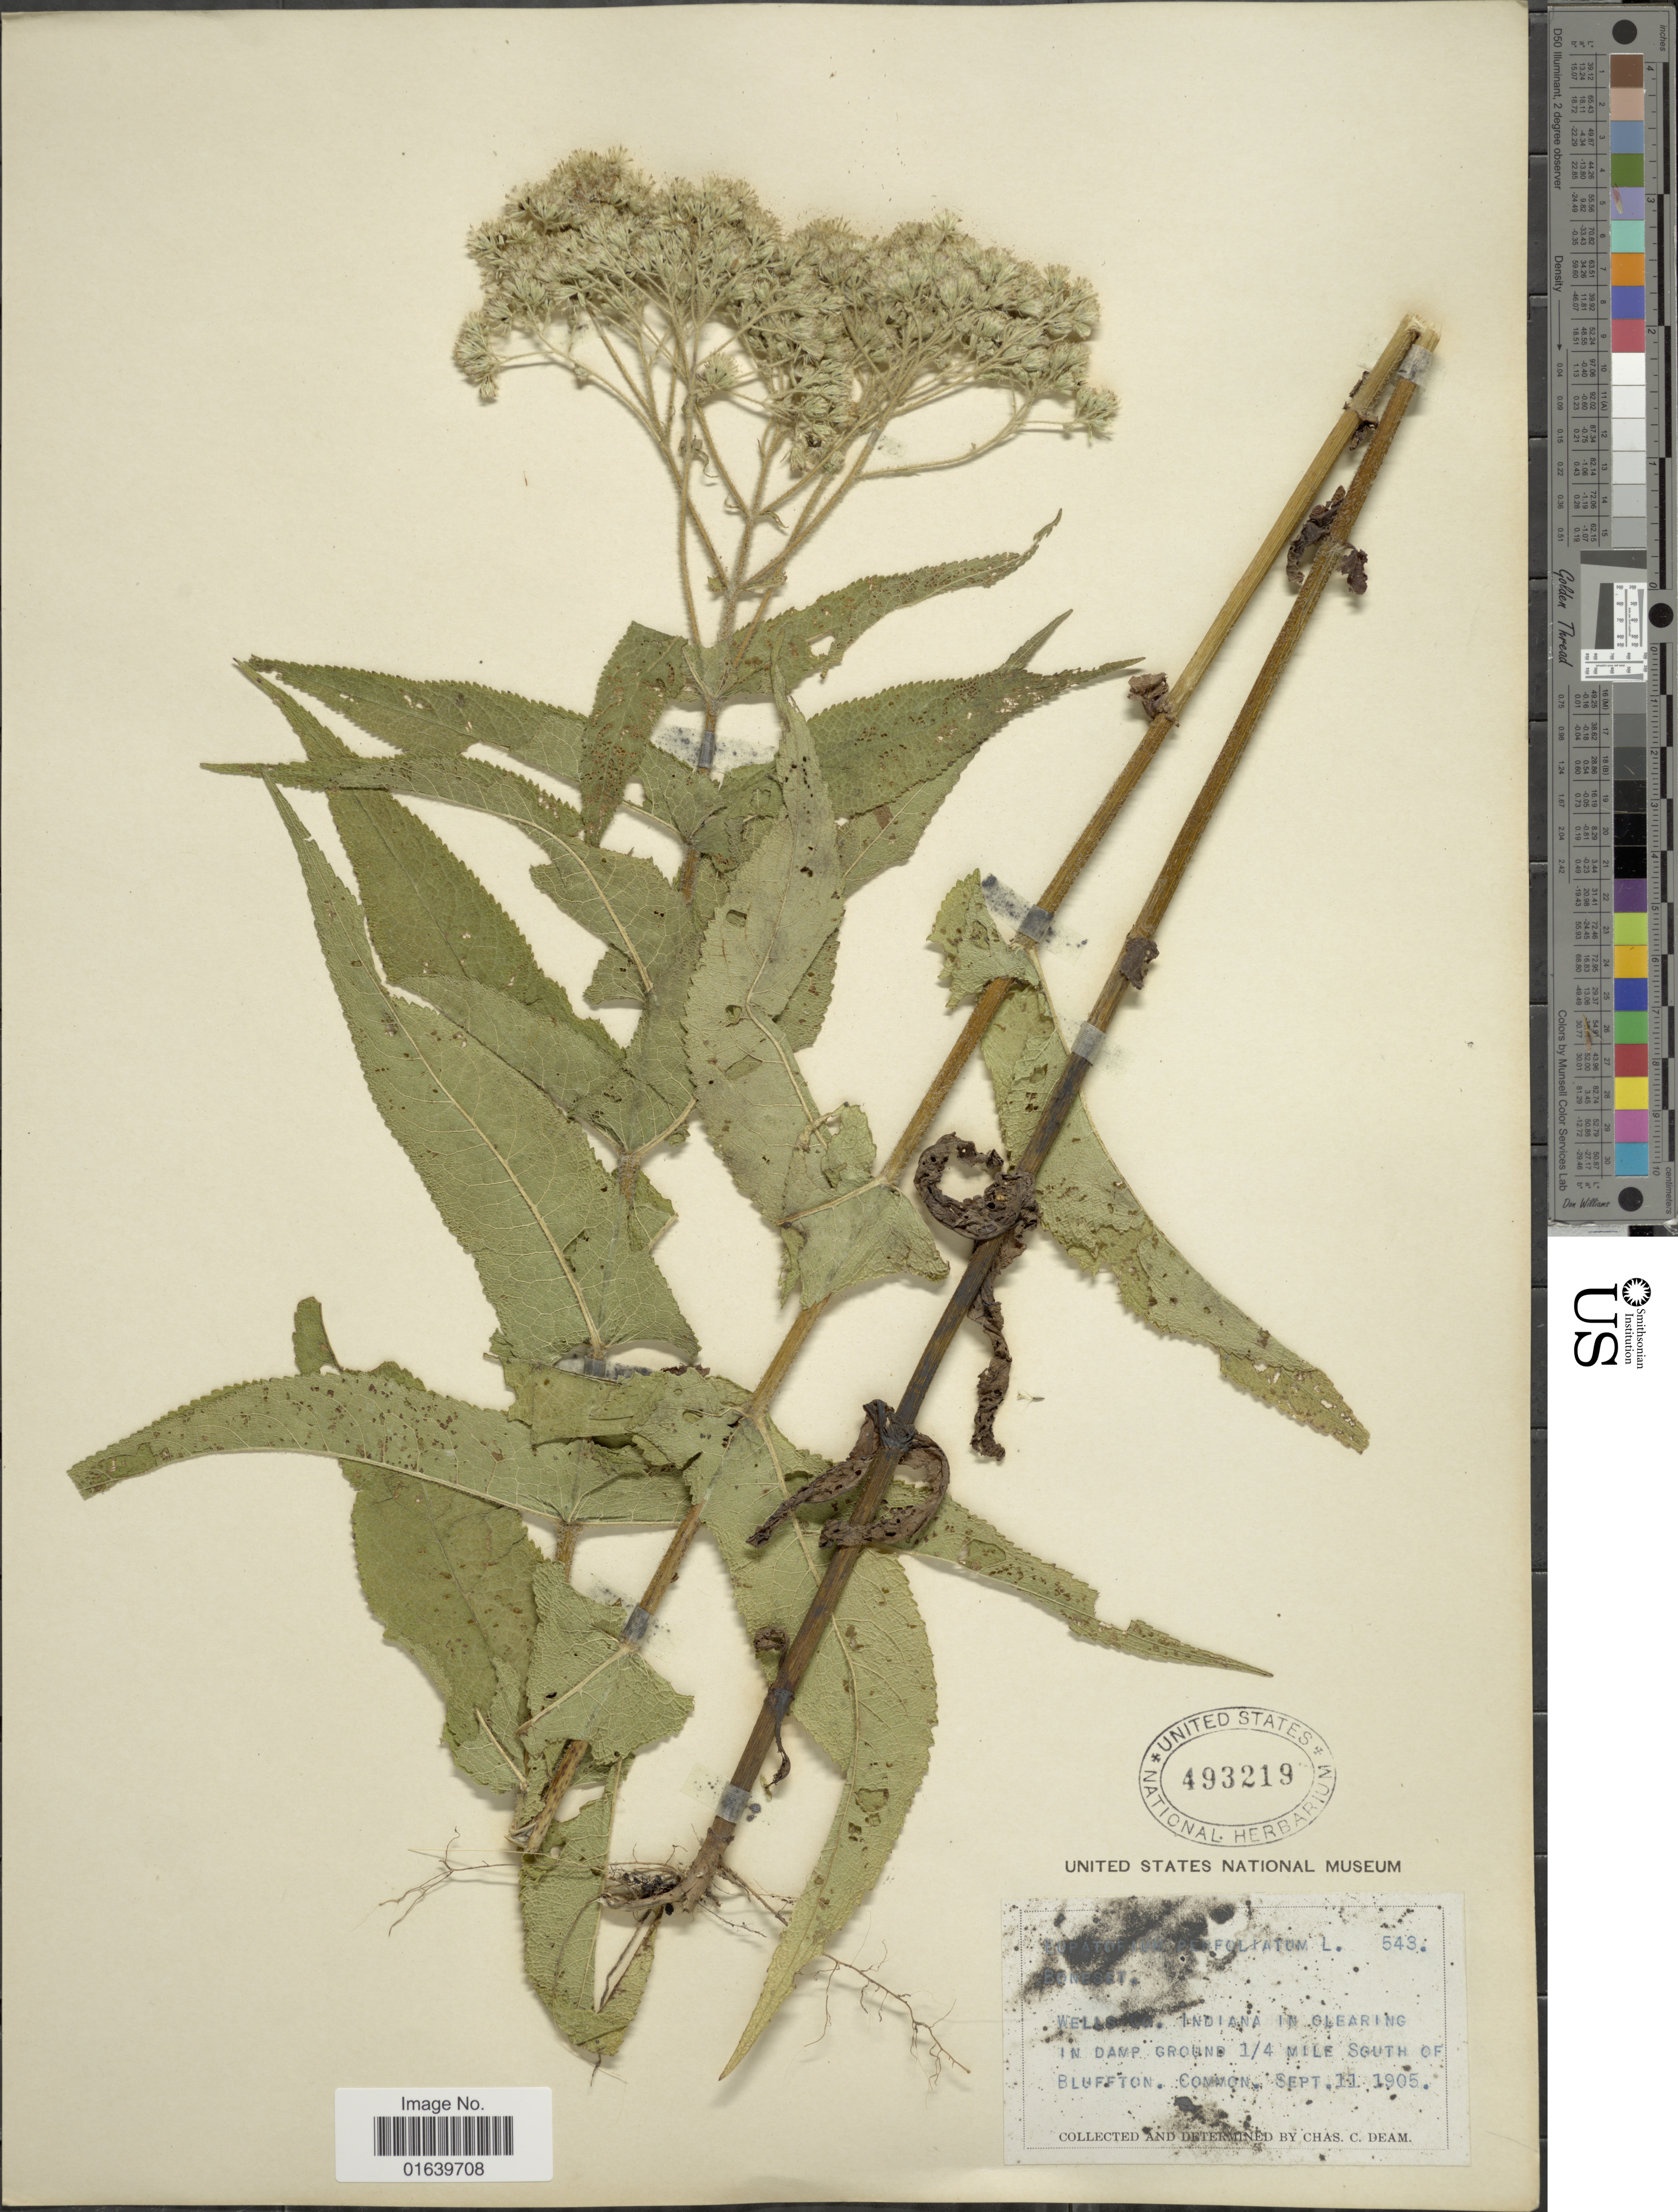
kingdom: Plantae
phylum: Tracheophyta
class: Magnoliopsida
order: Asterales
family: Asteraceae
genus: Eupatorium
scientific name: Eupatorium perfoliatum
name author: L.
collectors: C. C. Deam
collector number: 543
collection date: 1905-09-11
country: United States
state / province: Indiana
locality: Wells Co. in clearing in damp grounds 1/4 mile south of Bluffton.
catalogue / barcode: US 493219